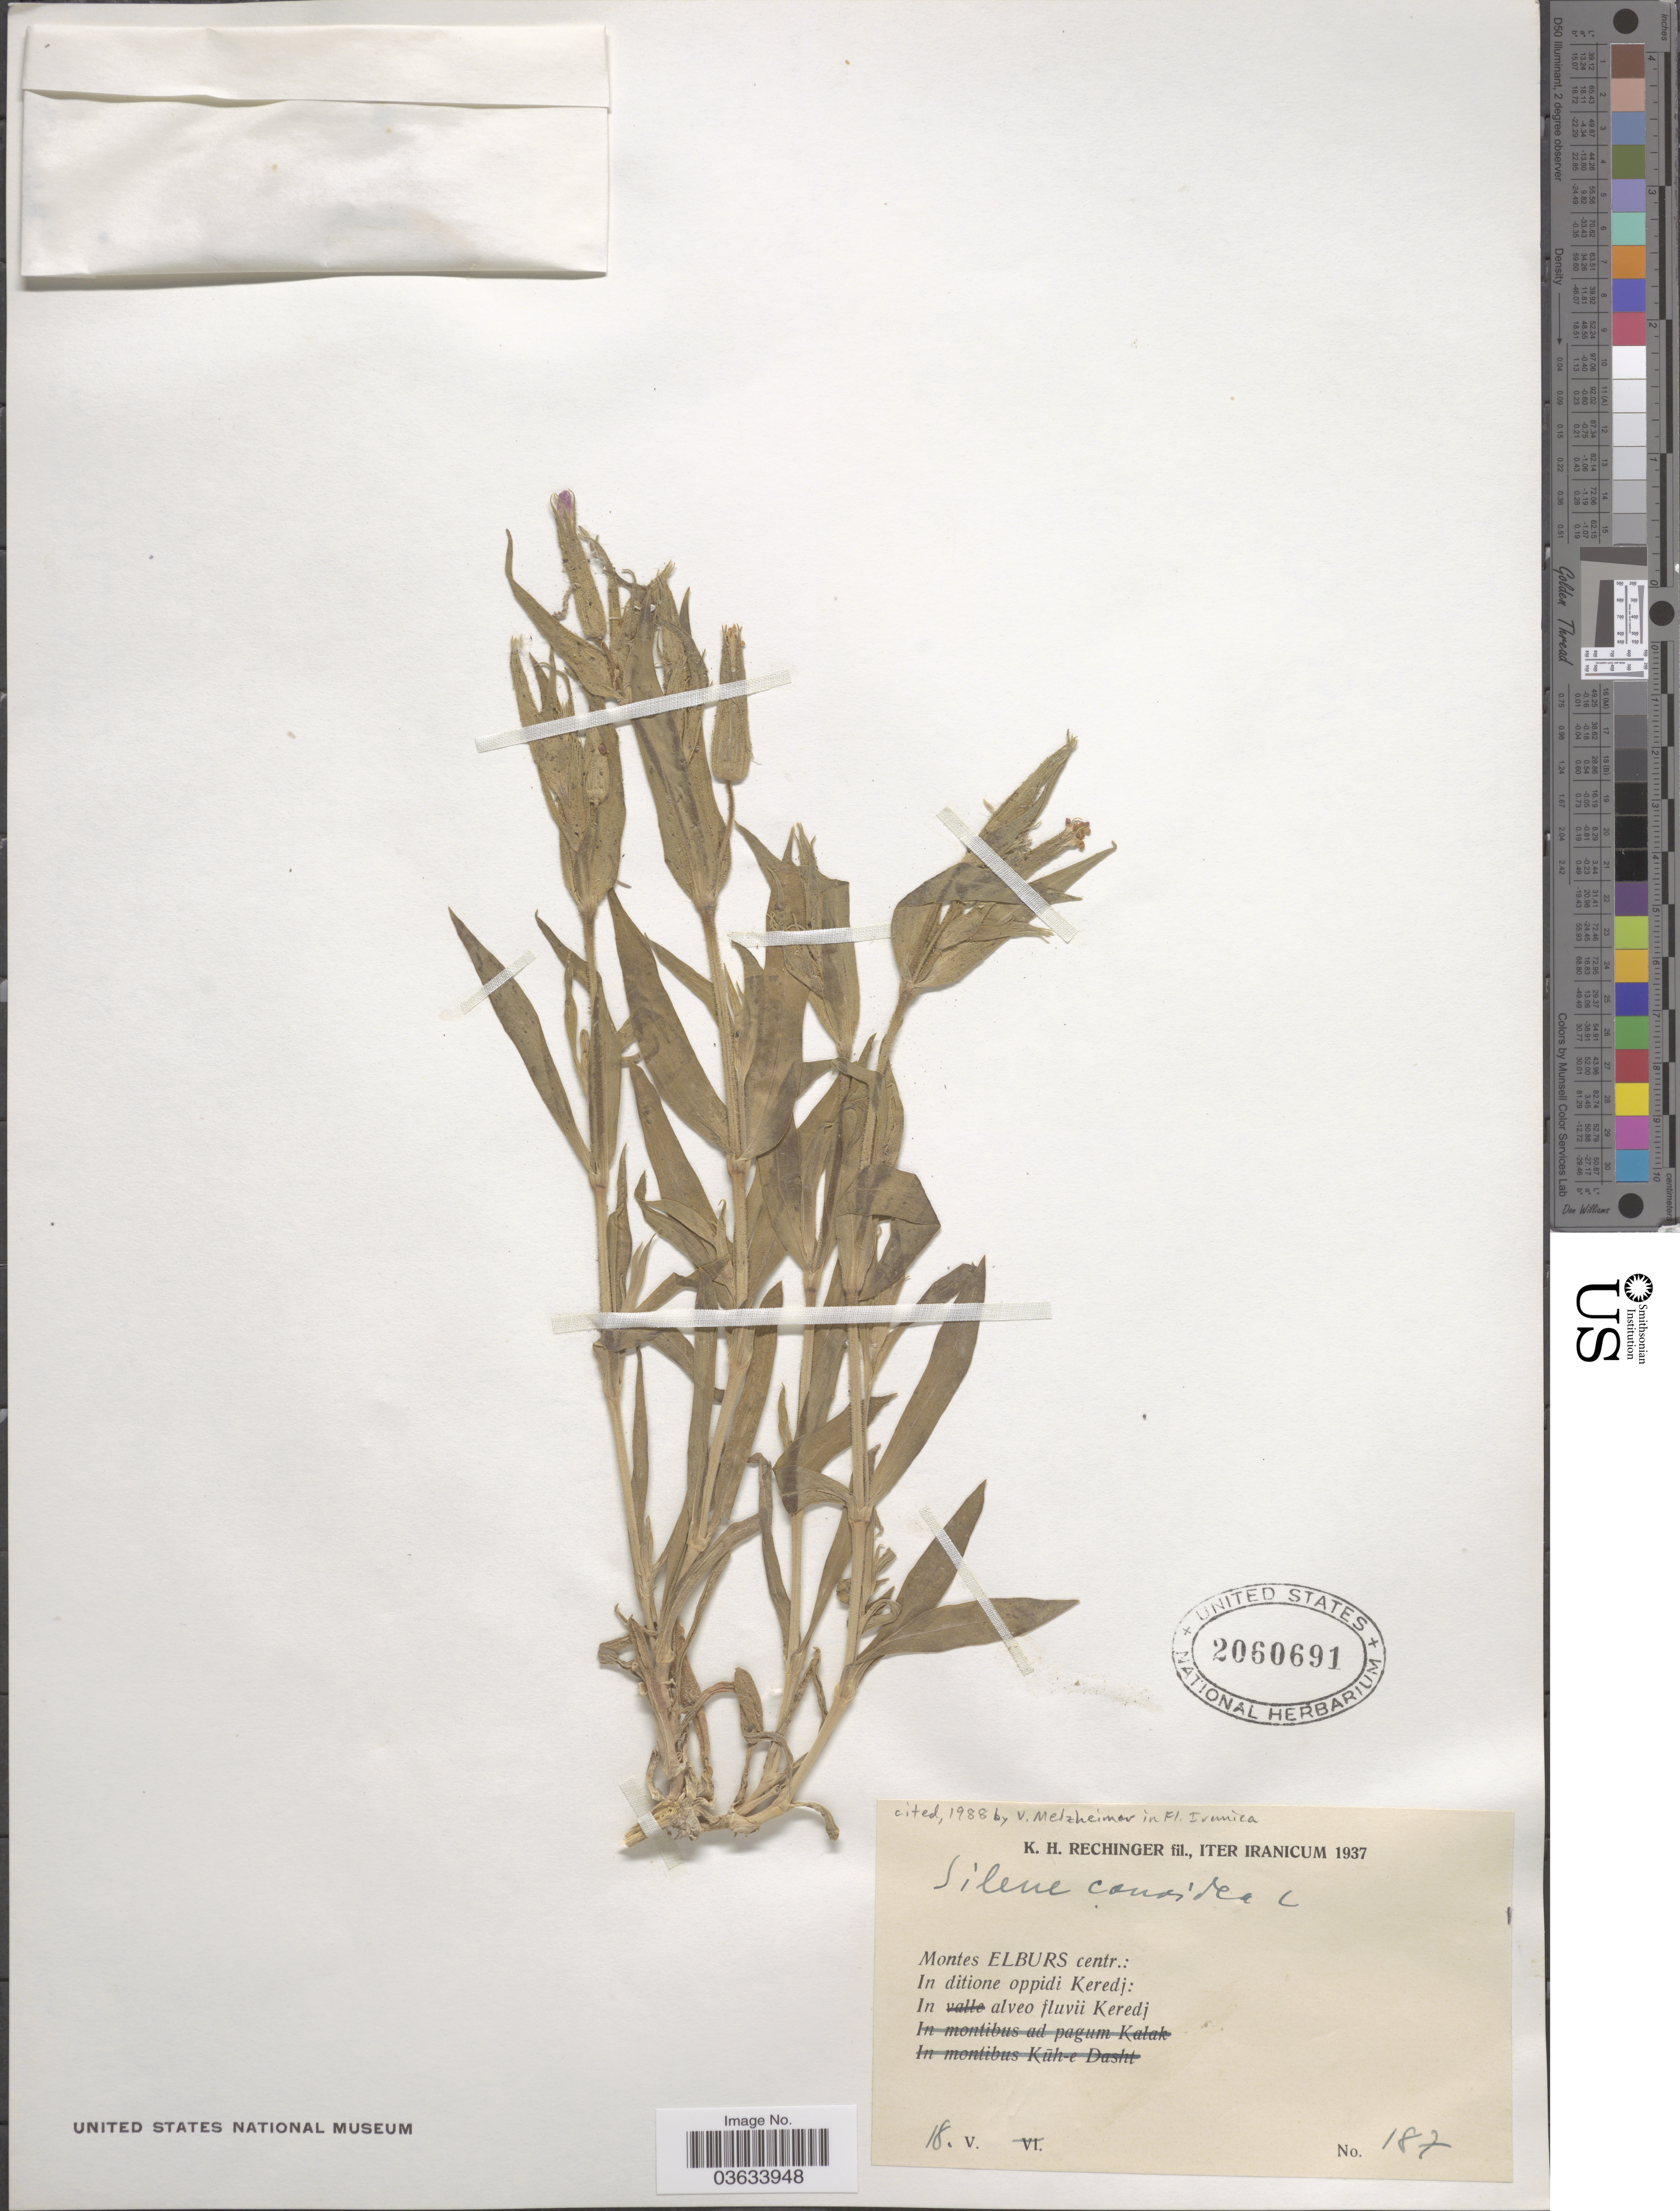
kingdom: Plantae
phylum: Tracheophyta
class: Magnoliopsida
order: Caryophyllales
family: Caryophyllaceae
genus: Silene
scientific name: Silene conoidea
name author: L.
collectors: K. H. Rechinger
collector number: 187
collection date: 1937-05-18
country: Iran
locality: Montes Elburs centr.: In ditione oppidi Keredj: In alveo fluvii Keredj.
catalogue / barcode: US 2060691